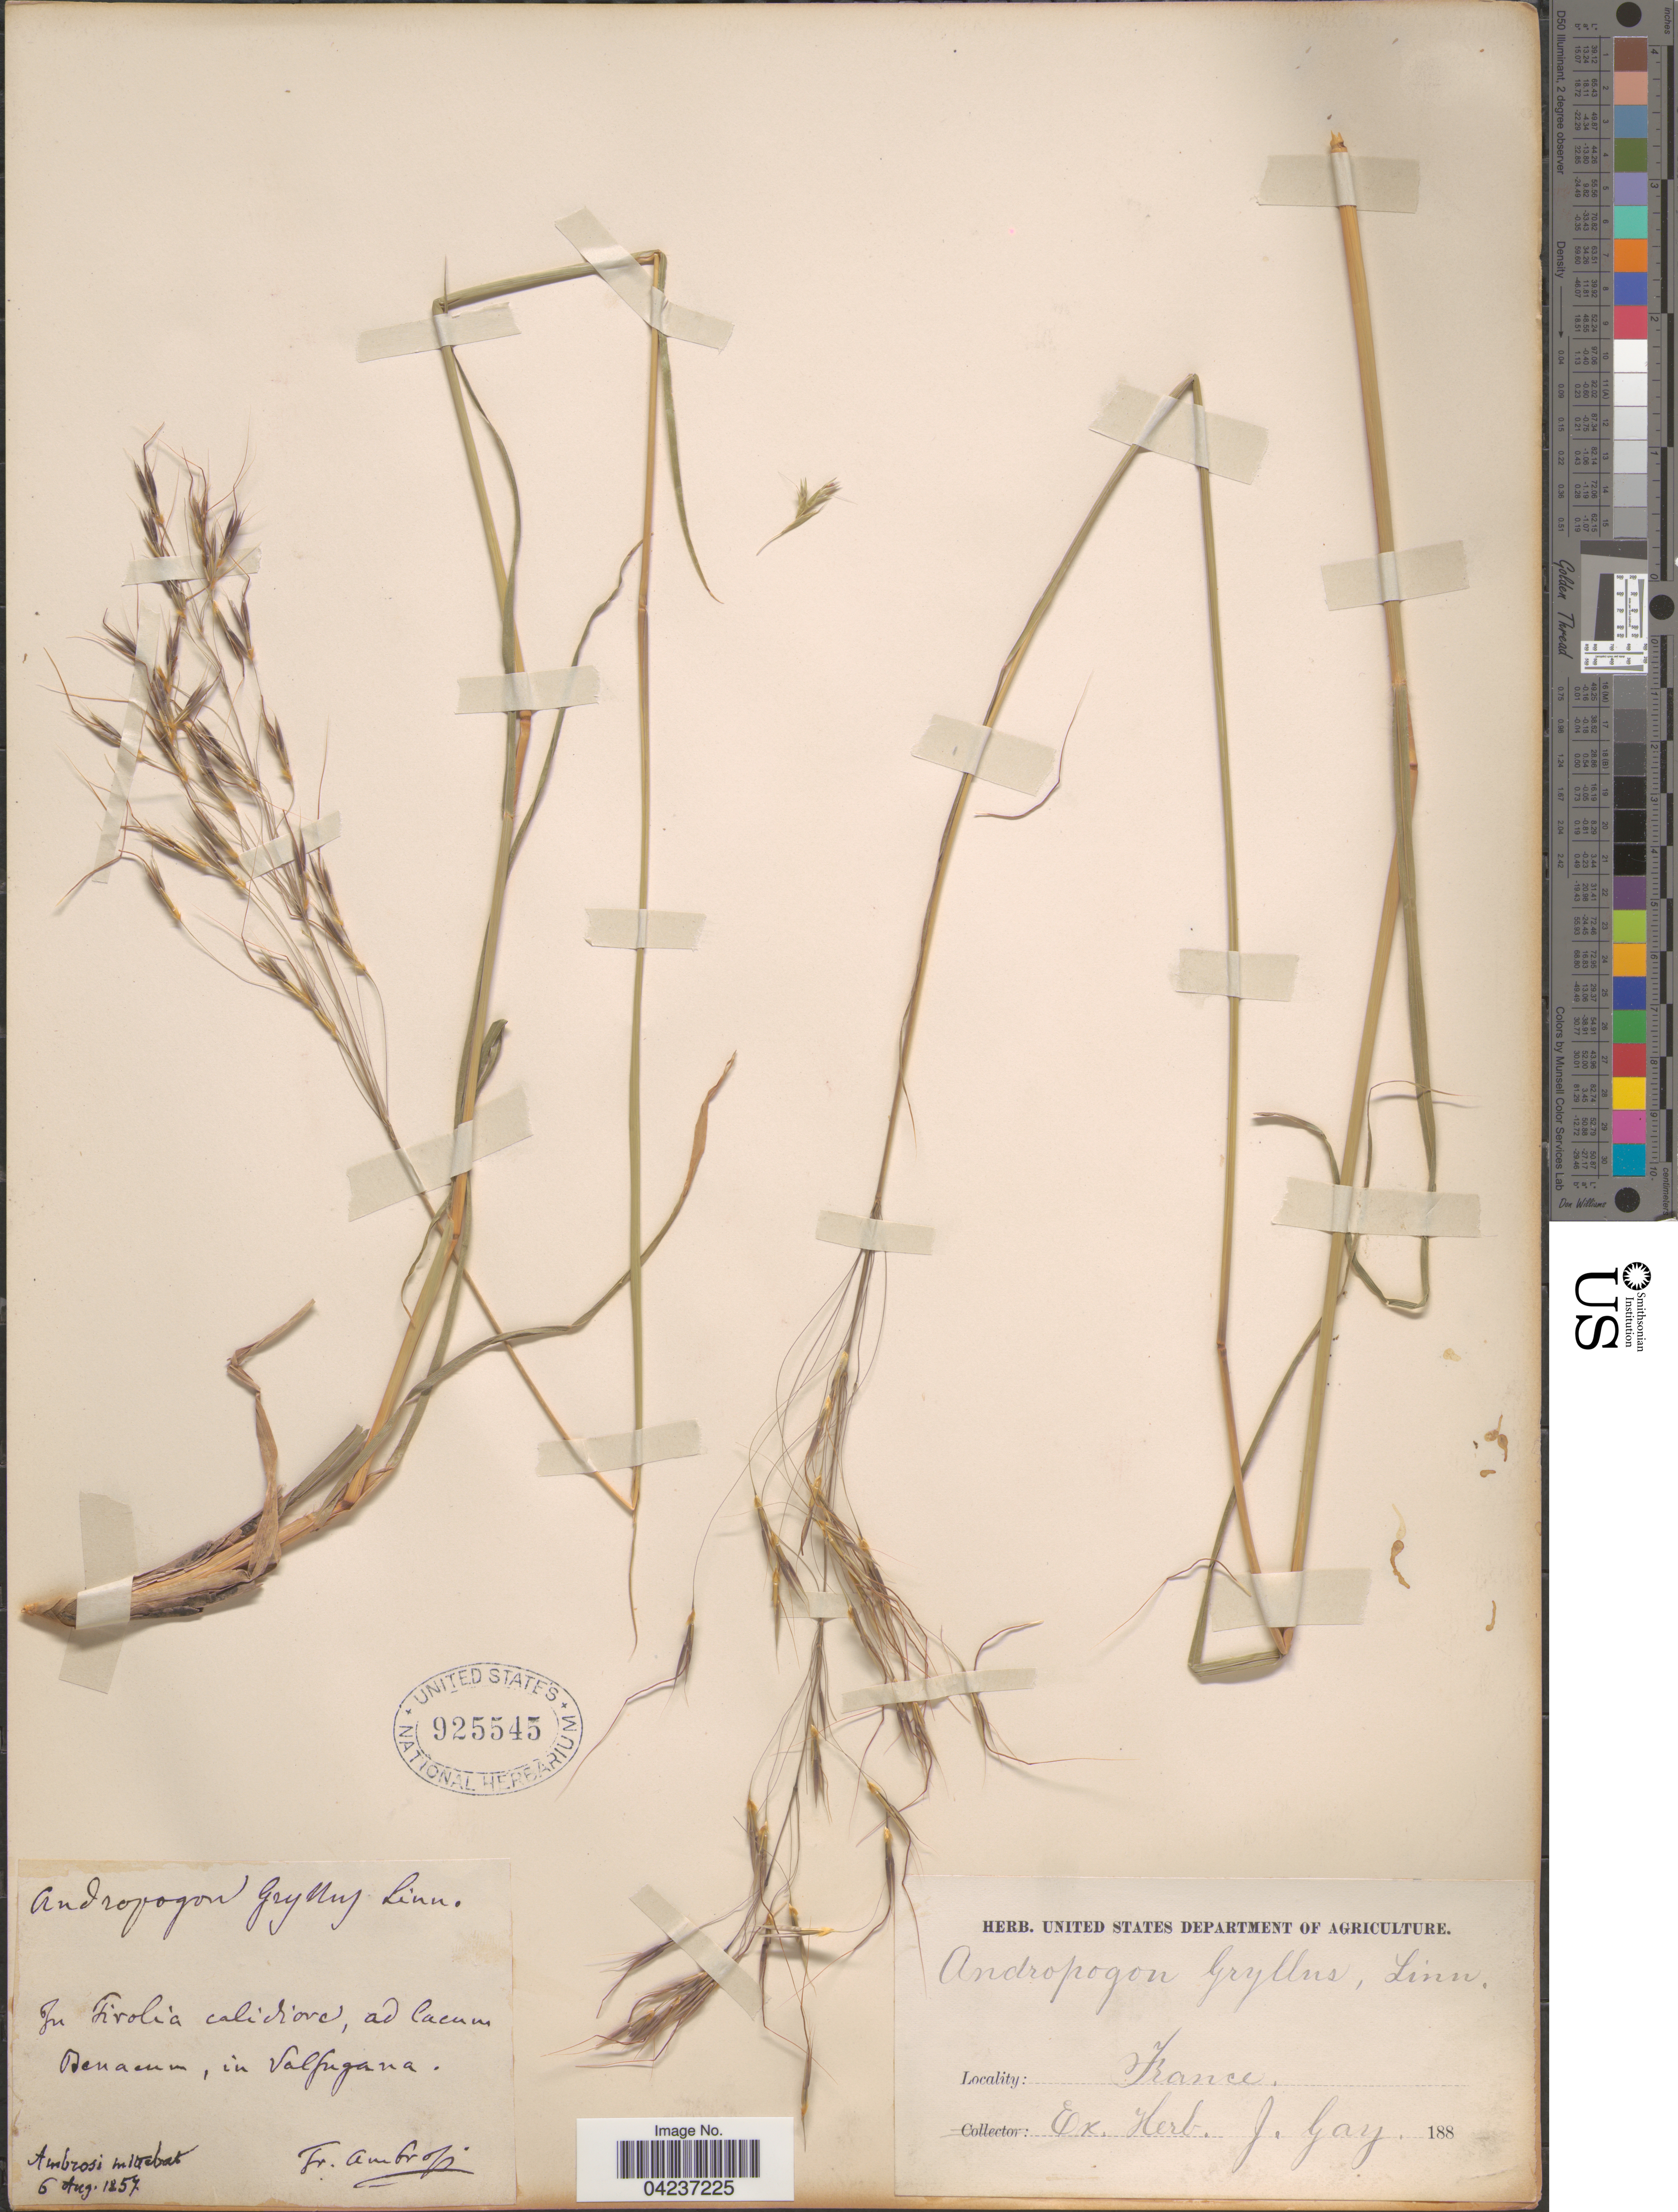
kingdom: Plantae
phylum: Tracheophyta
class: Liliopsida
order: Poales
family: Poaceae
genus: Chrysopogon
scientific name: Chrysopogon gryllus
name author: (L.) Trin.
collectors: F. Ambroz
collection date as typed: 188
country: France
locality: In Tirolia calidrove, ad lacum Benacum, in Valpigara.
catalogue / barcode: US 925545